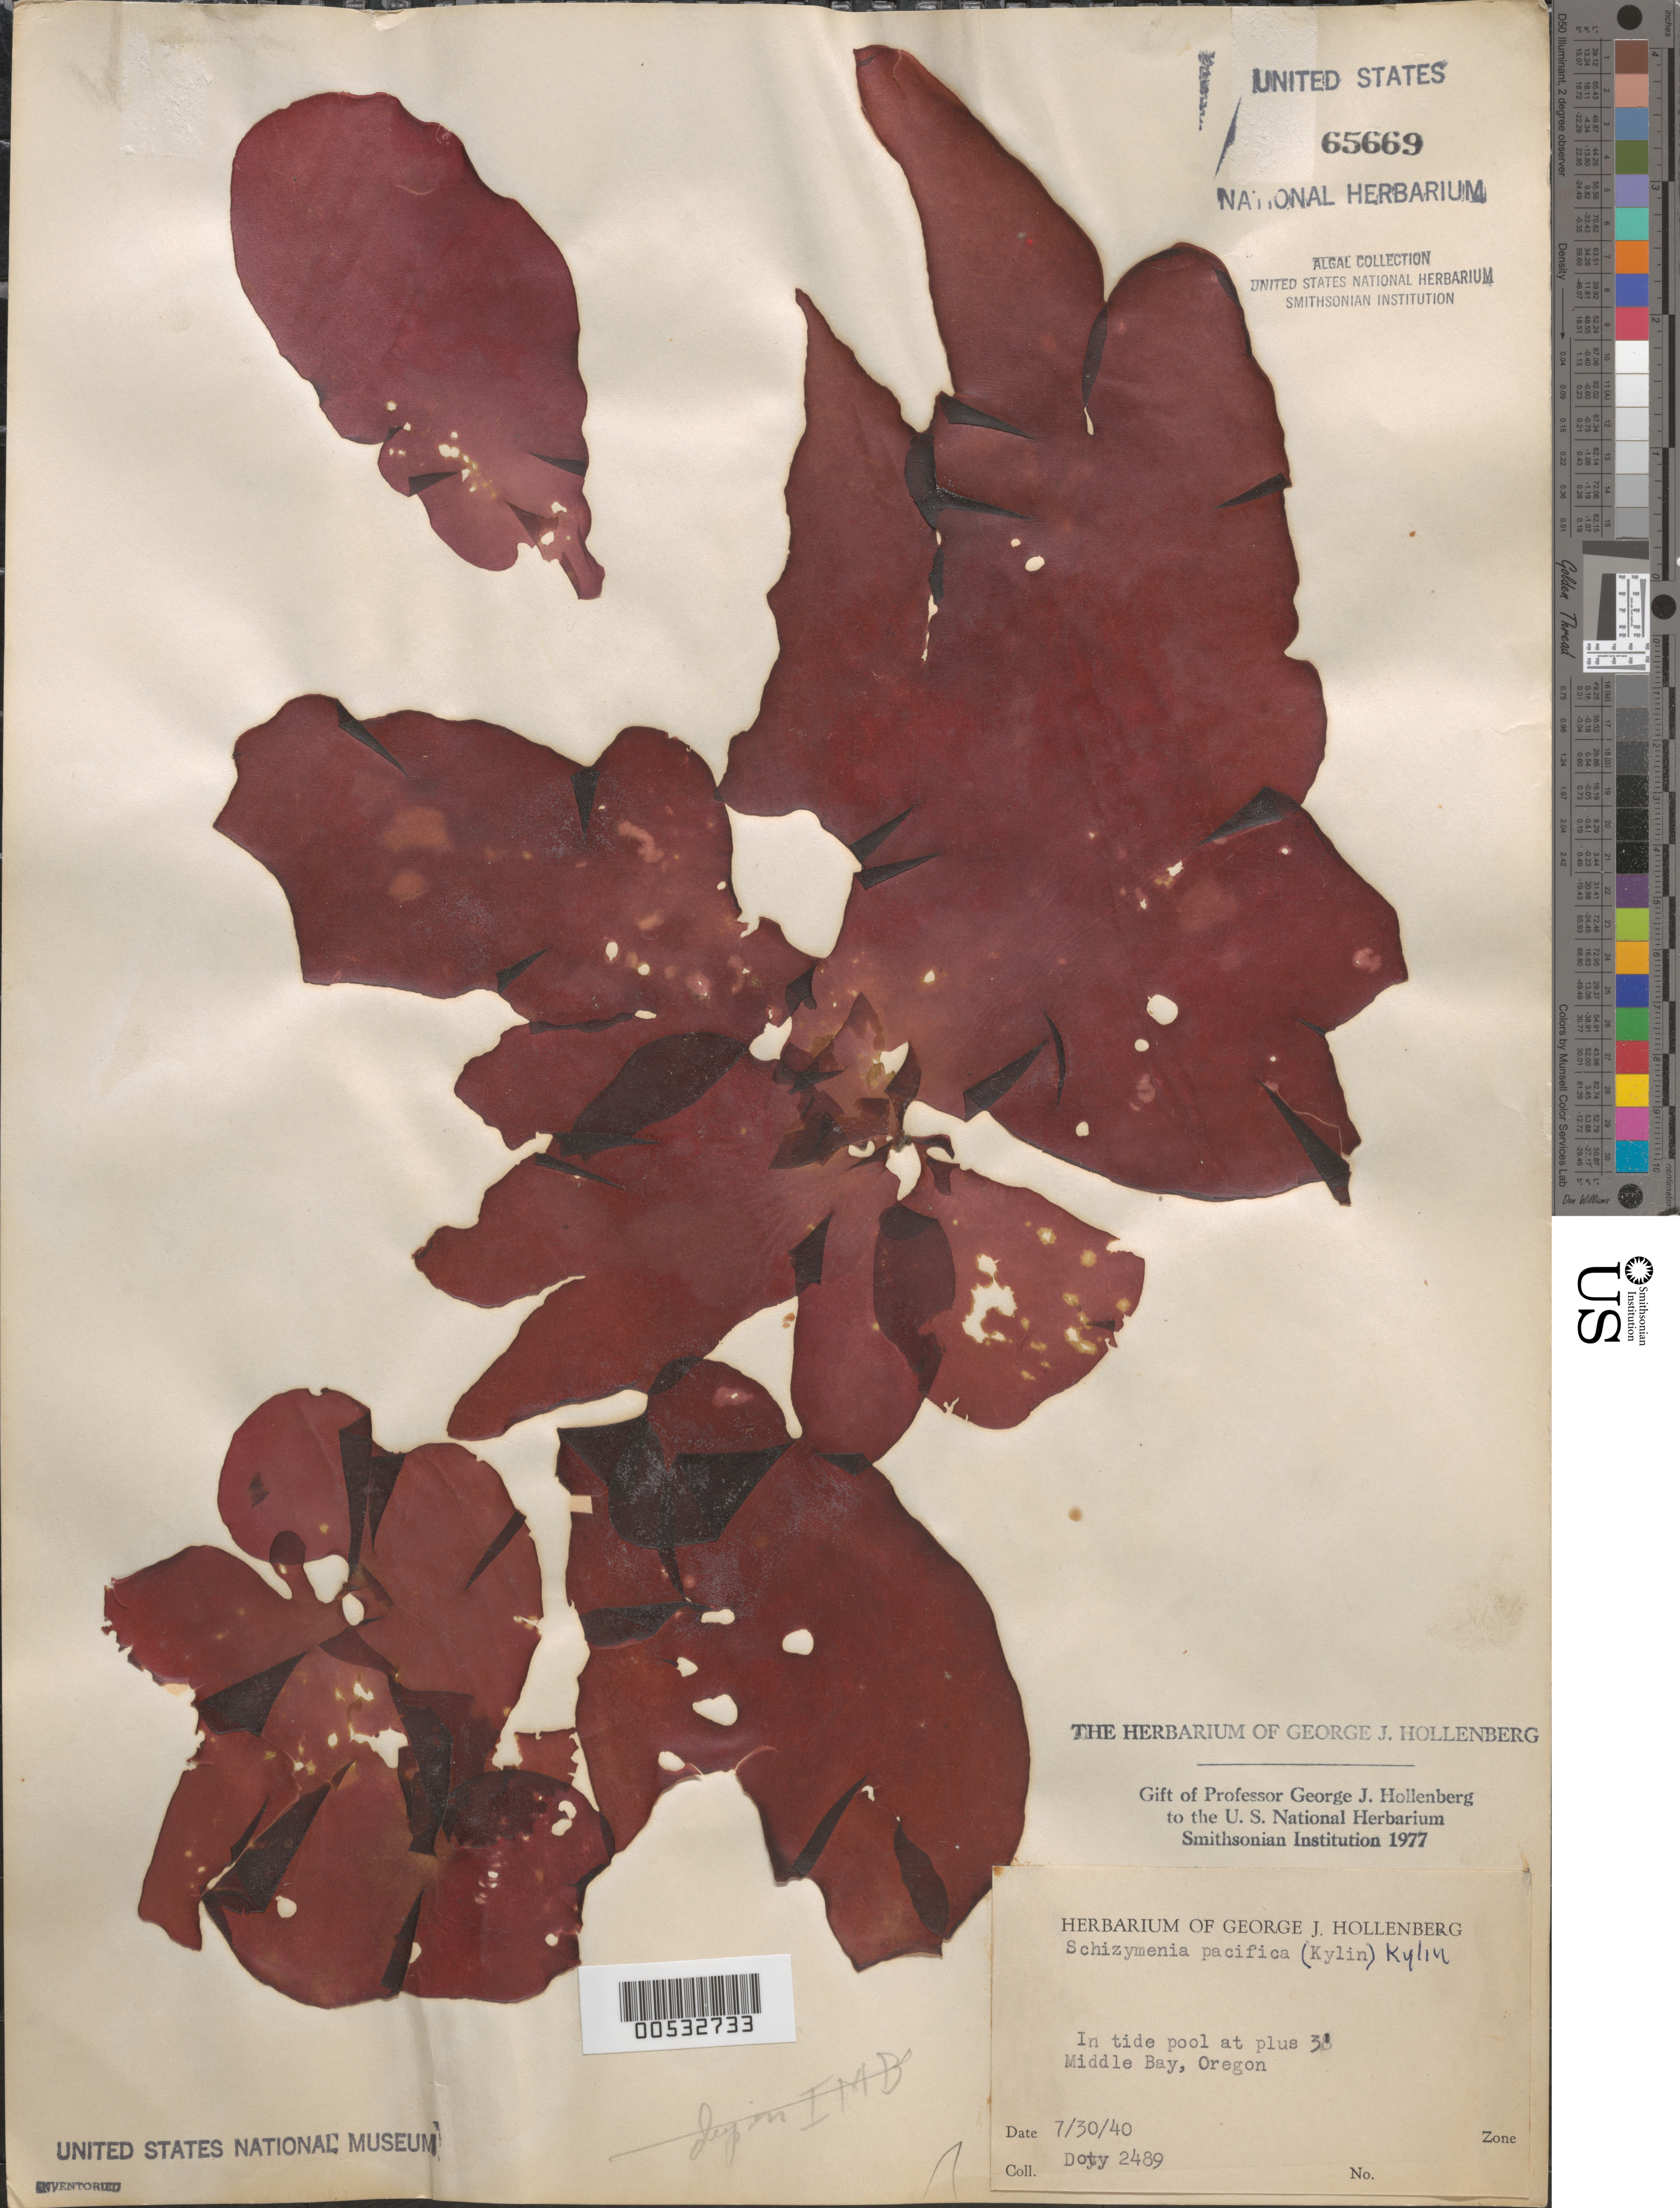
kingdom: Plantae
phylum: Rhodophyta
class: Florideophyceae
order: Nemastomatales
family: Schizymeniaceae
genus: Schizymenia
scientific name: Schizymenia pacifica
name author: (Kylin) Kylin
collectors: M. S. Doty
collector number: MSD 2489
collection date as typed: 30 Jul 1940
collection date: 1940-07-30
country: United States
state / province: Oregon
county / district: Coos County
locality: Middle Bay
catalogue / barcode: US 65669